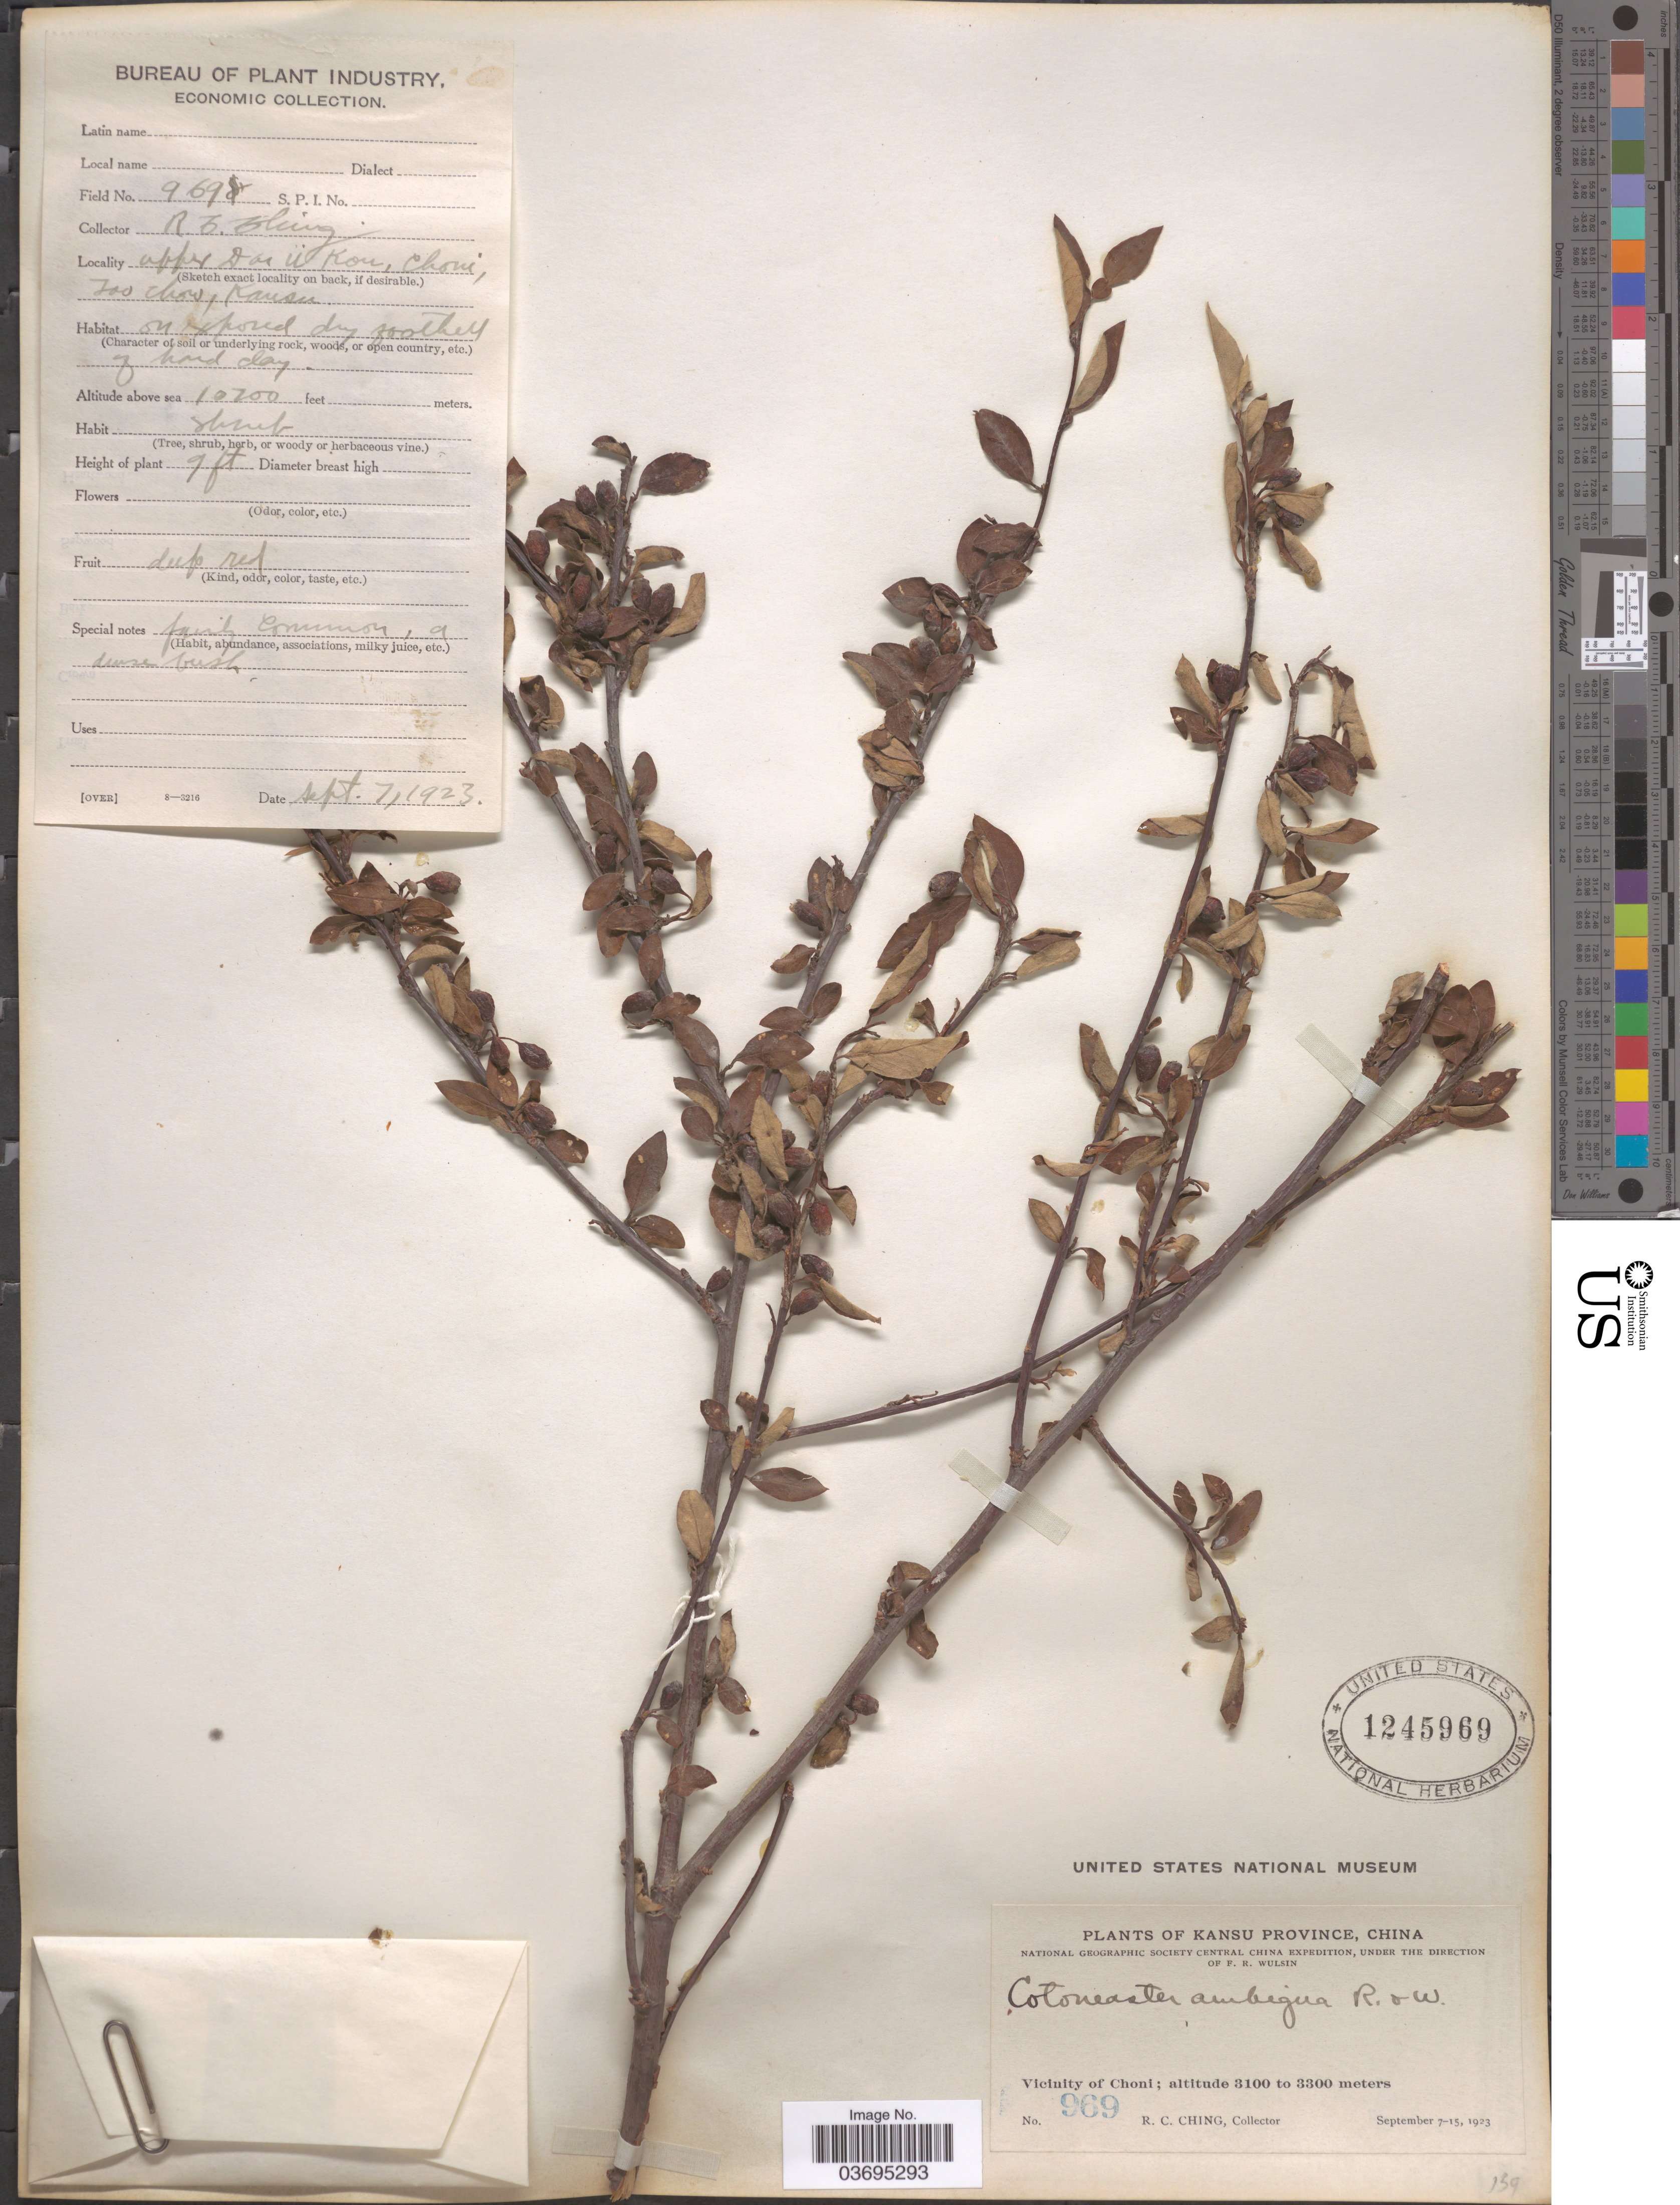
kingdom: Plantae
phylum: Tracheophyta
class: Magnoliopsida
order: Rosales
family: Rosaceae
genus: Cotoneaster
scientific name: Cotoneaster ambiguus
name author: Rehder & E.H. Wilson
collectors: R. C. Ching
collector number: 969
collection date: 1923-09-07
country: China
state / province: Gansu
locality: Kansu Province. Vicinity of Choni. Upper Dai U Kou, Choni, Tao Chow.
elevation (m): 3109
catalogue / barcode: US 1245969